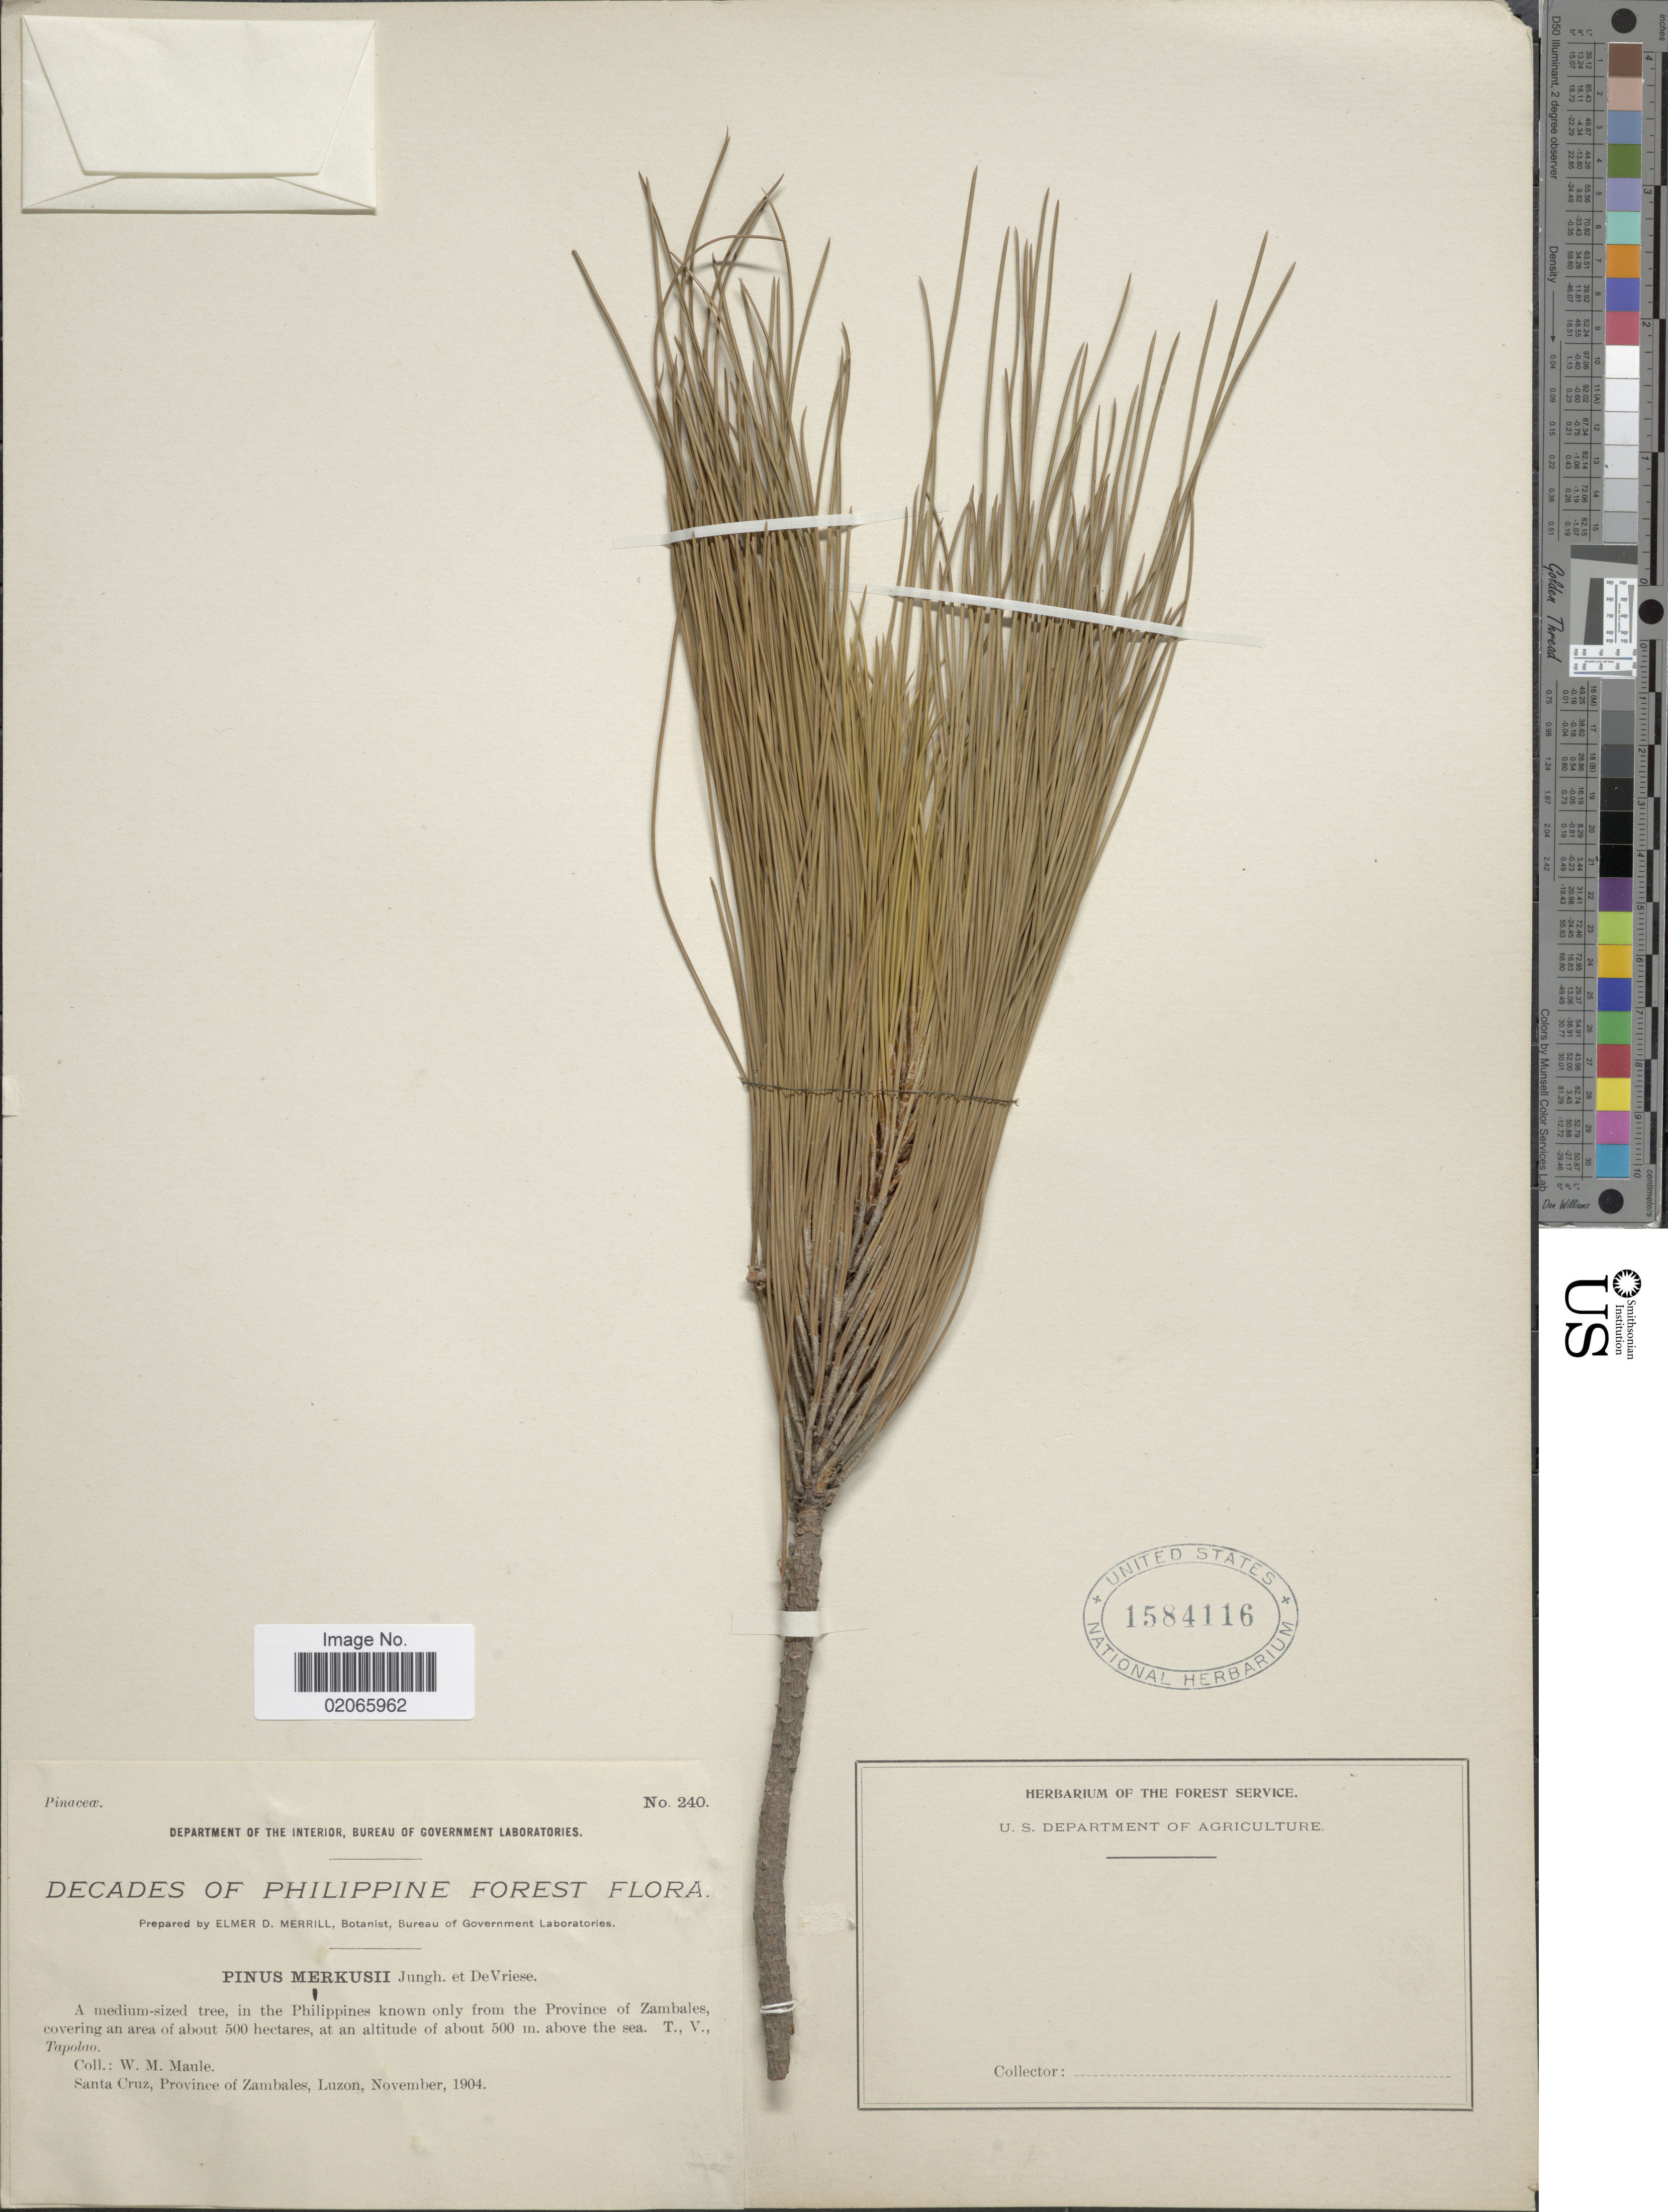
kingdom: Plantae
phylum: Tracheophyta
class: Pinopsida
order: Pinales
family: Pinaceae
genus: Pinus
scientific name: Pinus merkusii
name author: Jungh. & DeVries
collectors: W. Maule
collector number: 240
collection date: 1904-11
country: Philippines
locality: Philippine Forest. Province of Zambales. Santa Cruz, Luzon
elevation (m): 500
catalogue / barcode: US 1584116